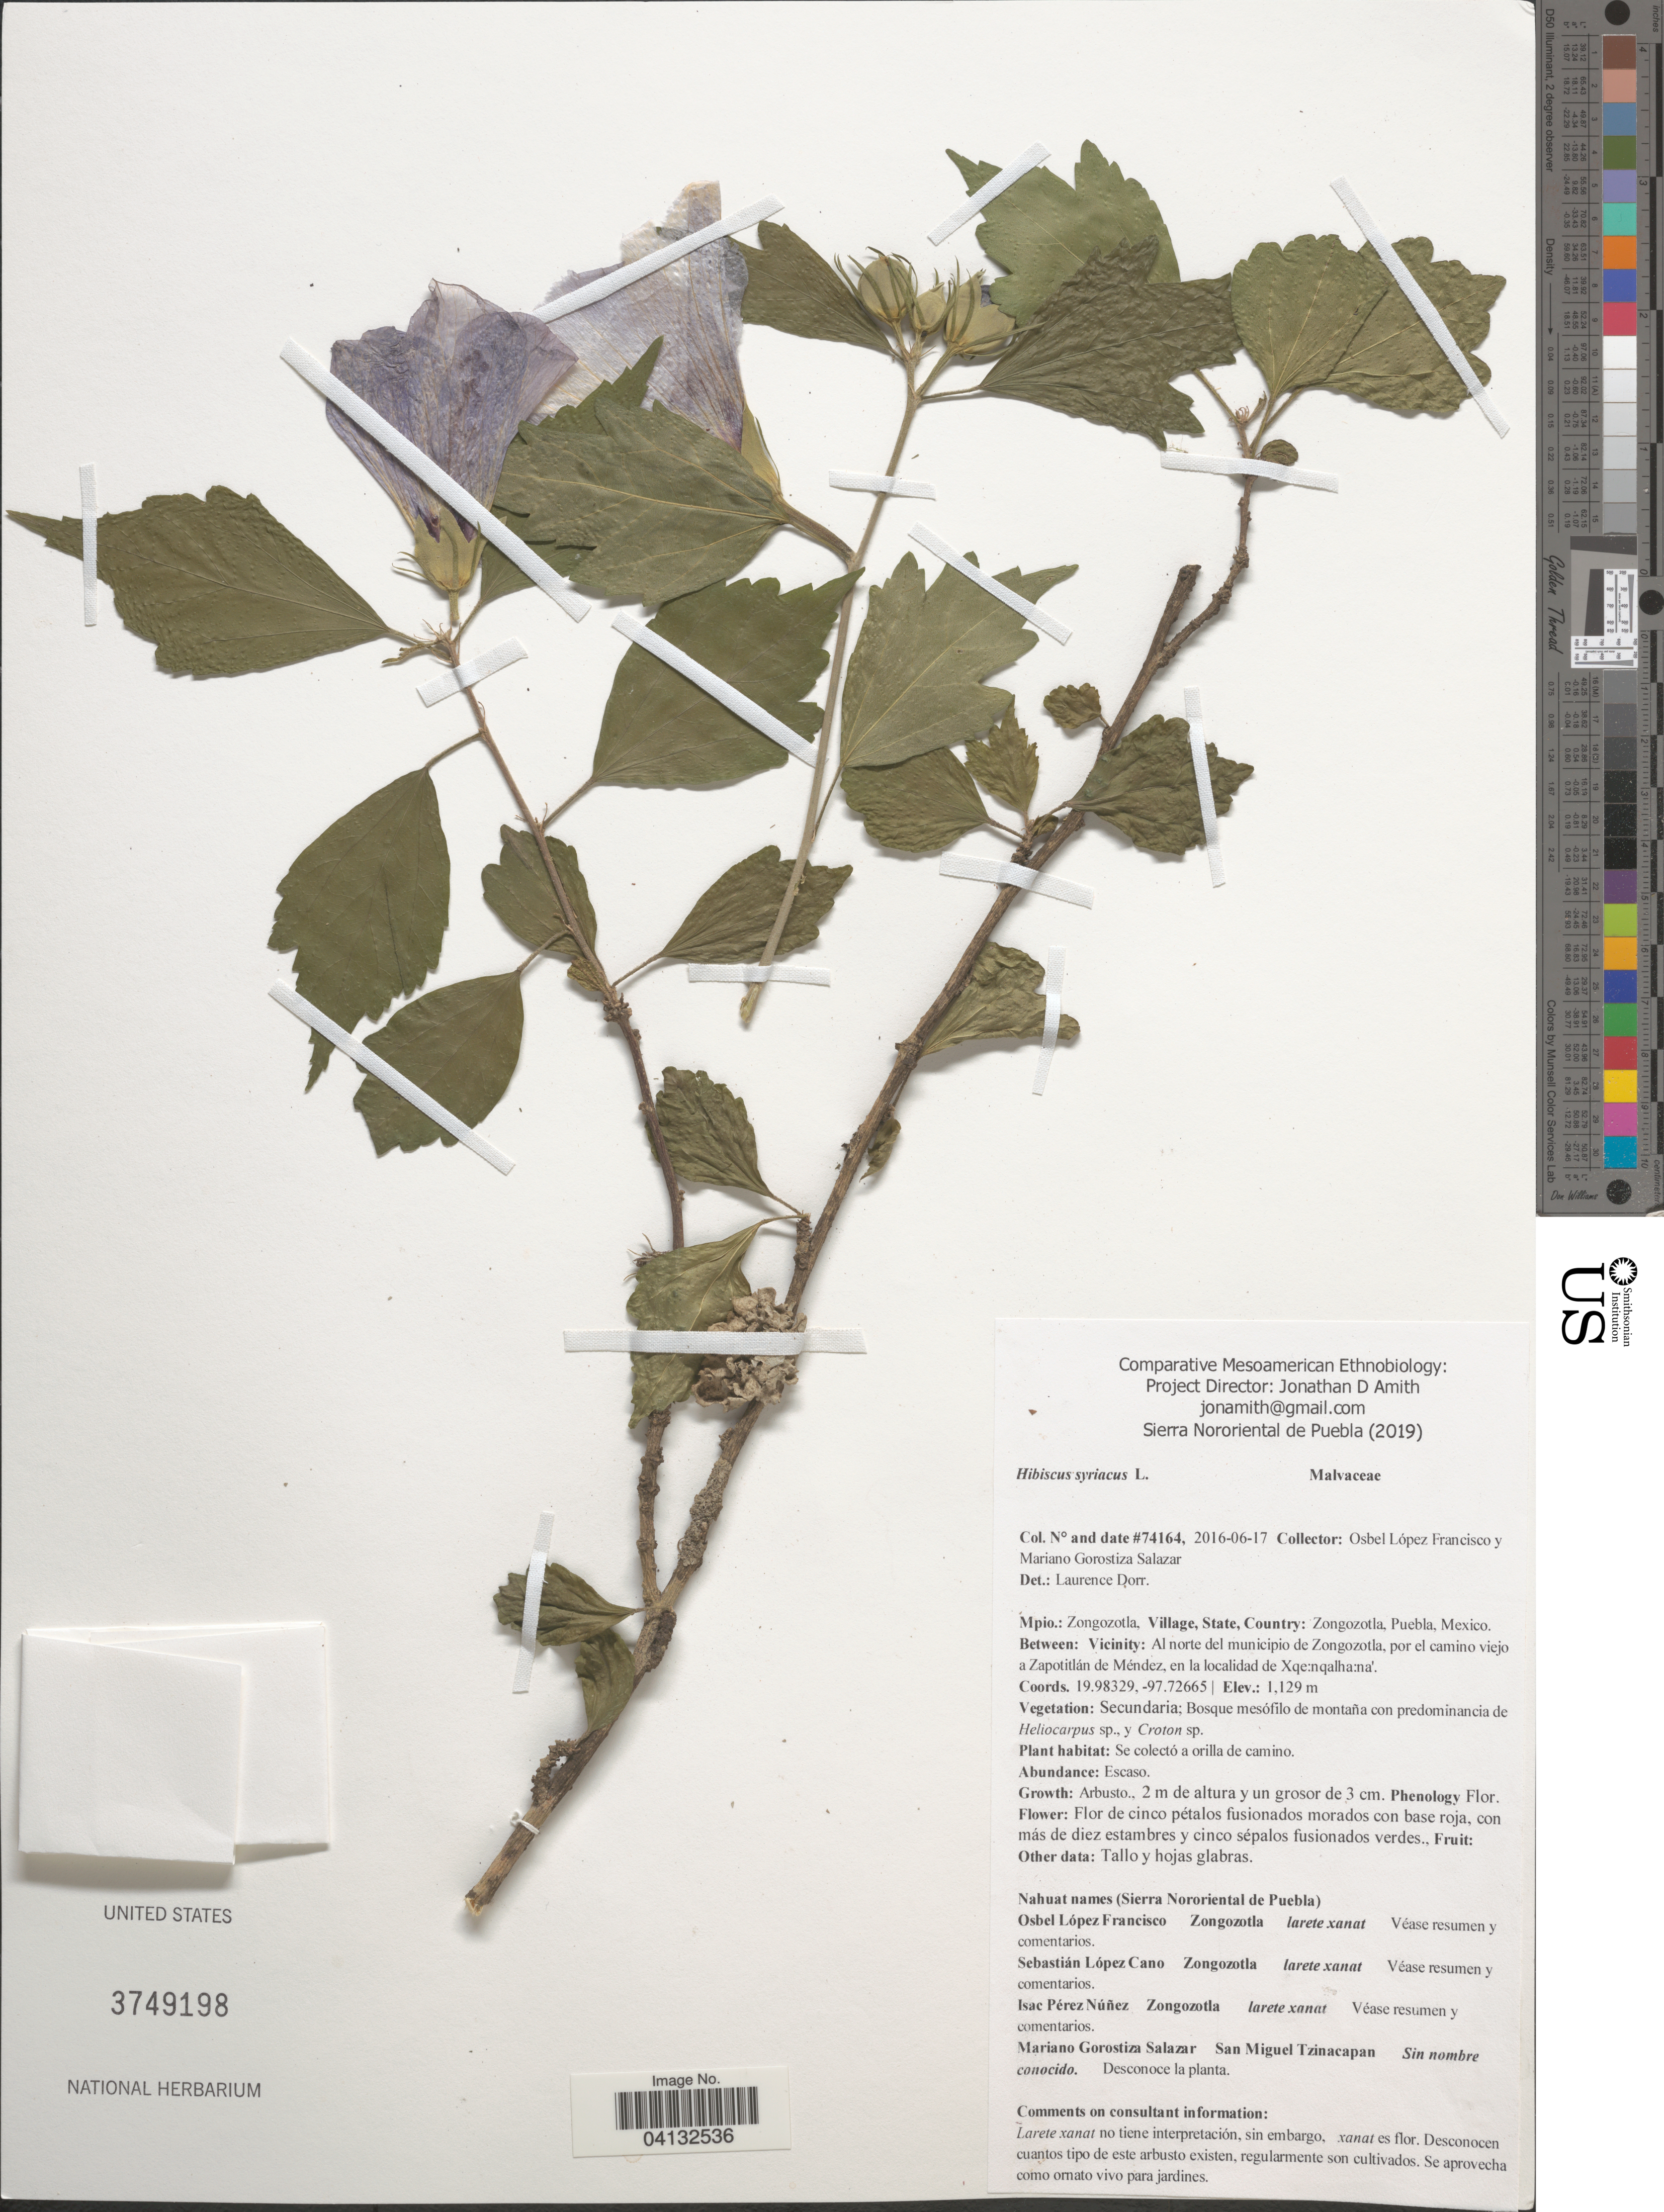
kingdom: Plantae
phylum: Tracheophyta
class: Magnoliopsida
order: Malvales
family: Malvaceae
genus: Hibiscus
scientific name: Hibiscus syriacus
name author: L.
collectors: O. Francisco & M. Gorostiza S.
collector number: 74164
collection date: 2016-06-17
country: Mexico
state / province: Puebla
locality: Mpio.: Zongozotla, Village: Zongozotla. Between: Vicinity: Al norte del municipio de Zongozotla, por el camino viejo a Zapotitlán de Méndez, en la localidad de Xqe:nqalha:na'.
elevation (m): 1129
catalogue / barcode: US 3749198